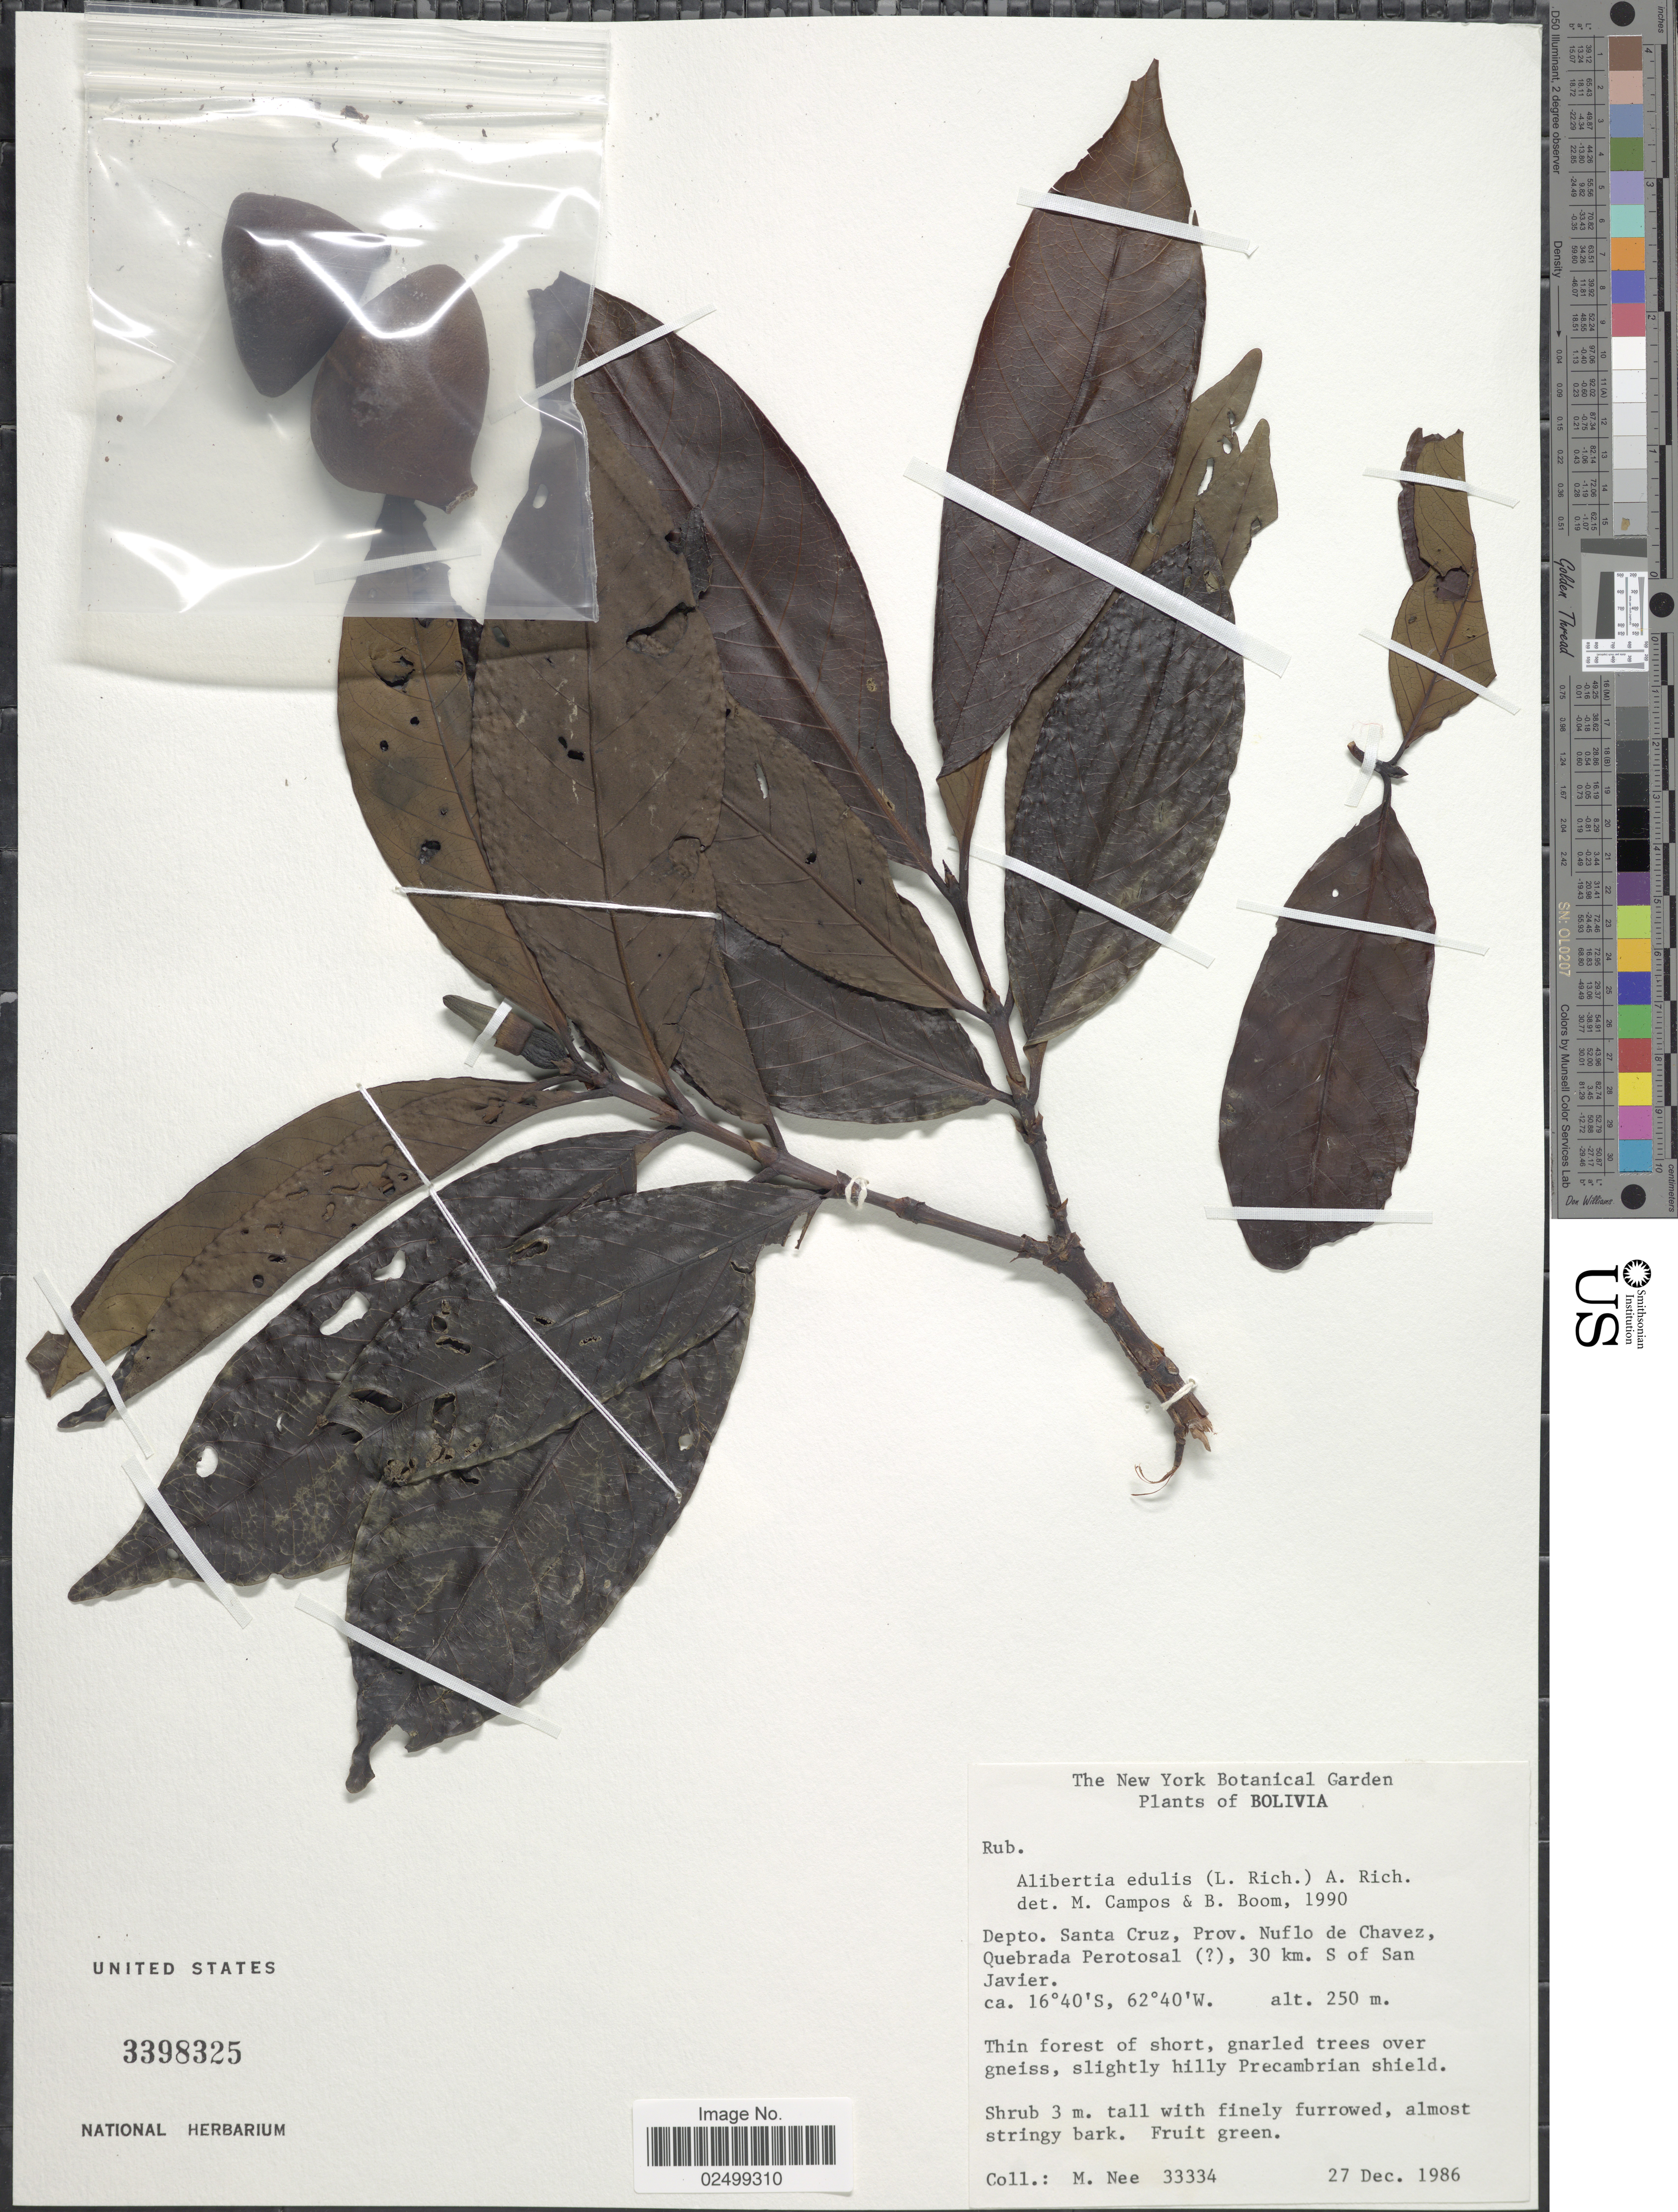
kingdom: Plantae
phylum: Tracheophyta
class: Magnoliopsida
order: Gentianales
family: Rubiaceae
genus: Alibertia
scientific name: Alibertia edulis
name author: (Rich.) A. Rich. ex DC.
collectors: M. Nee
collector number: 33334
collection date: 1986-12-27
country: Bolivia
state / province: Santa Cruz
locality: Depto. Santa Cruz, Prov. Nuflo de Chavez, Quebrada Perotosal ( [unsure placement]), 30 km S of San Javier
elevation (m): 250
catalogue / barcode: US 3398325